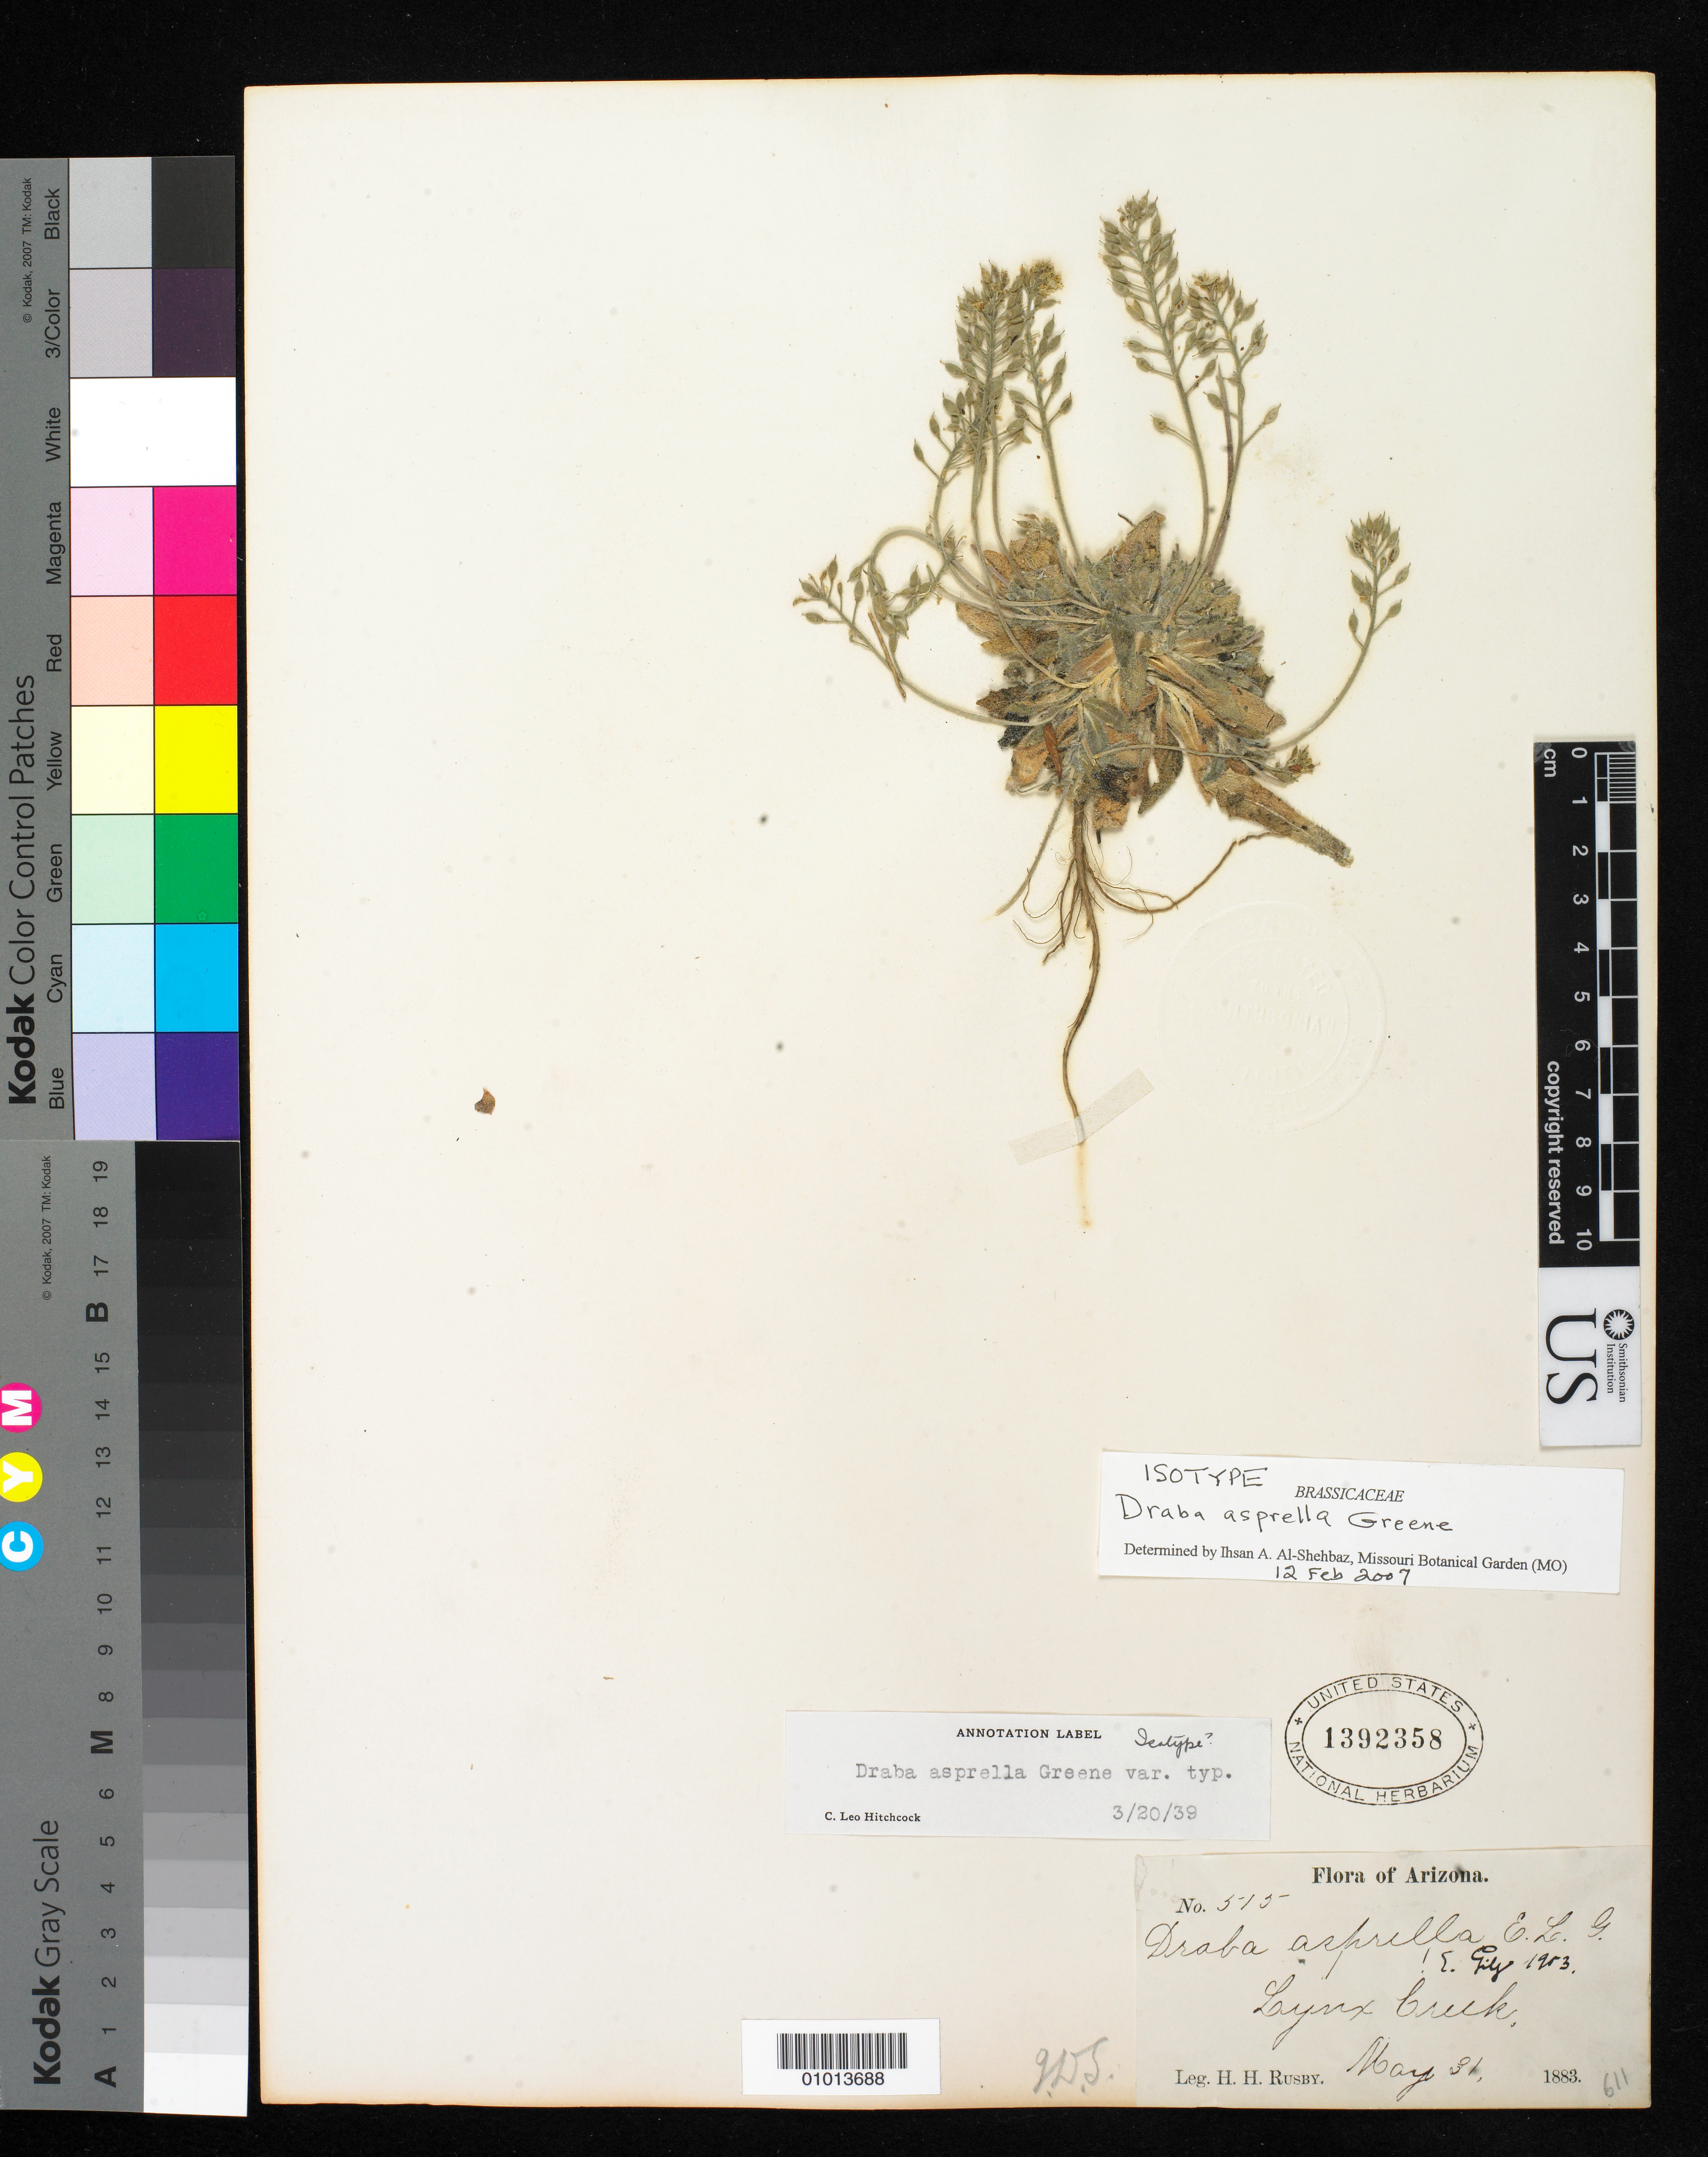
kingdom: Plantae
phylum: Tracheophyta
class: Magnoliopsida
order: Brassicales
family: Brassicaceae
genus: Draba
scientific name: Draba asprella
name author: Greene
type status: Isotype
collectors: H. H. Rusby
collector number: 515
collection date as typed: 31 May 1883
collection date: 1883-05-31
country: United States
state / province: Arizona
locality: Lynx Creek.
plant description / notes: Specimen ex John Donnell Smith herbarium.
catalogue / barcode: US 1392358